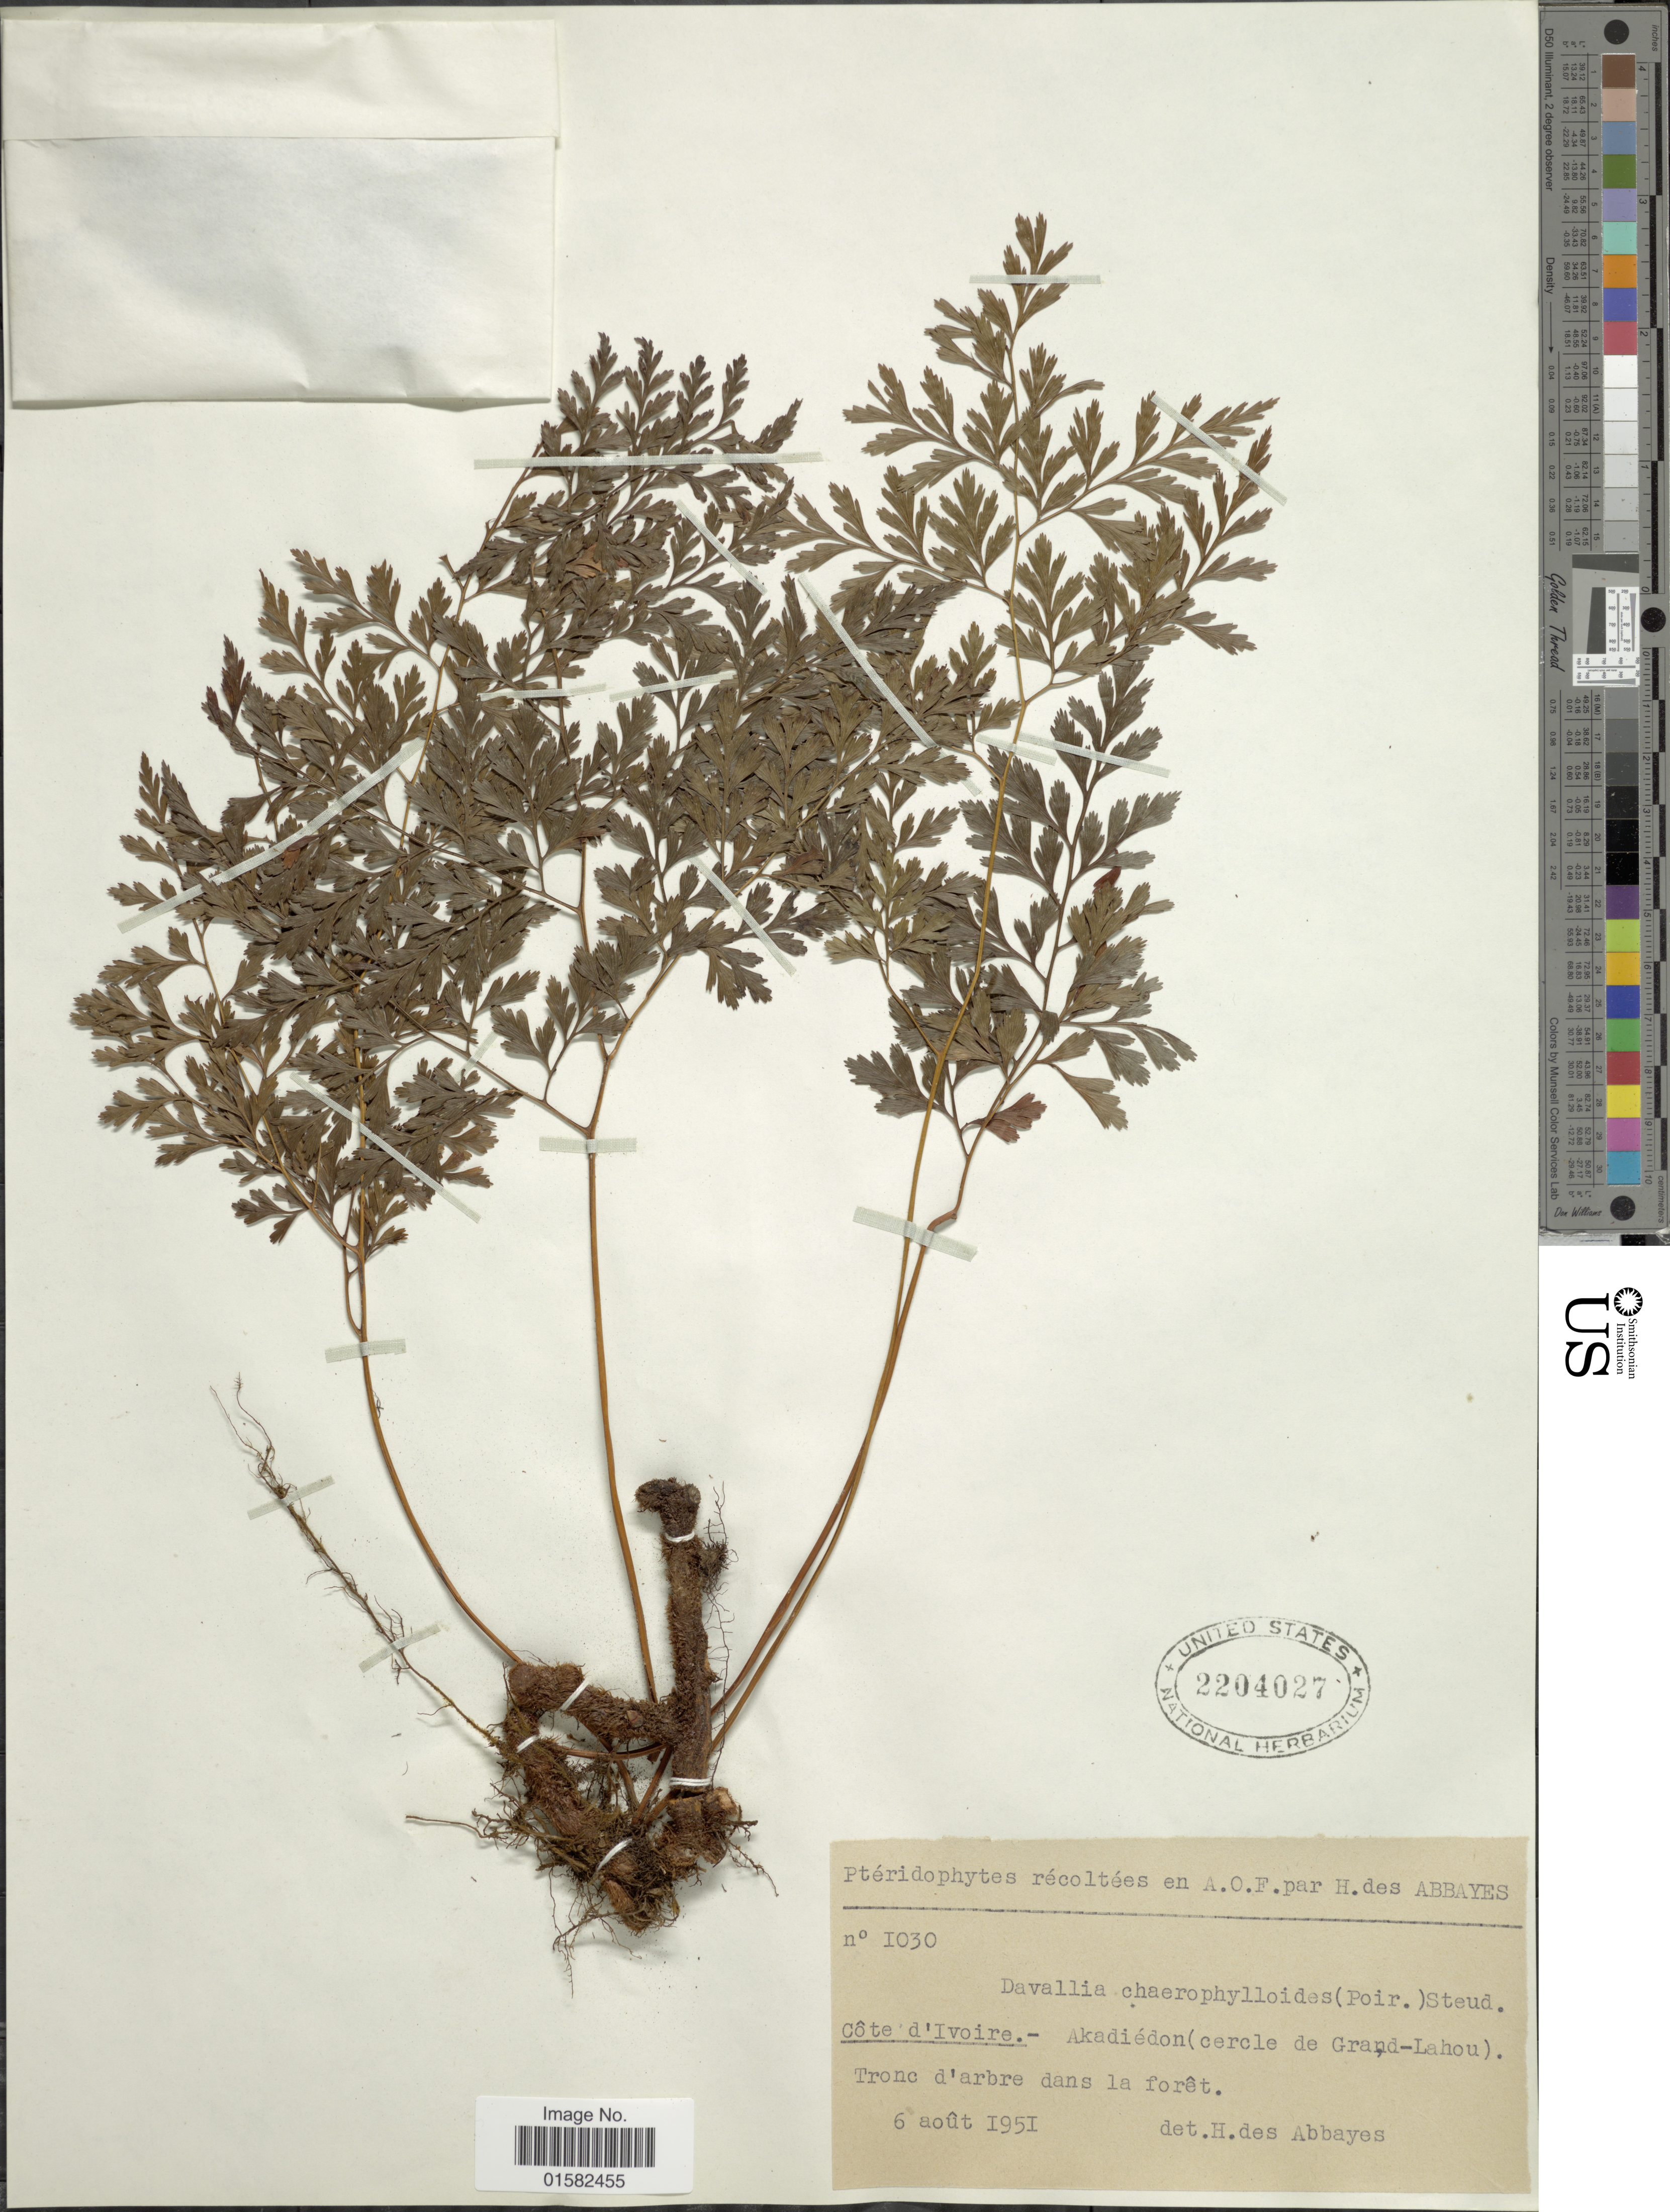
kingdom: Plantae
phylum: Tracheophyta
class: Polypodiopsida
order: Polypodiales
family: Davalliaceae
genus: Wibelia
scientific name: Wibelia chaerophylloides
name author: (Poir.) M. Kato & Tsutsumi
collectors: H. R. Abbayes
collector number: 1030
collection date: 1951-08-06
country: Ivory Coast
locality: Akadiedon (cercle de Grand-Lahou) Tronc d'arbre dans la foret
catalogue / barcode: US 2204027